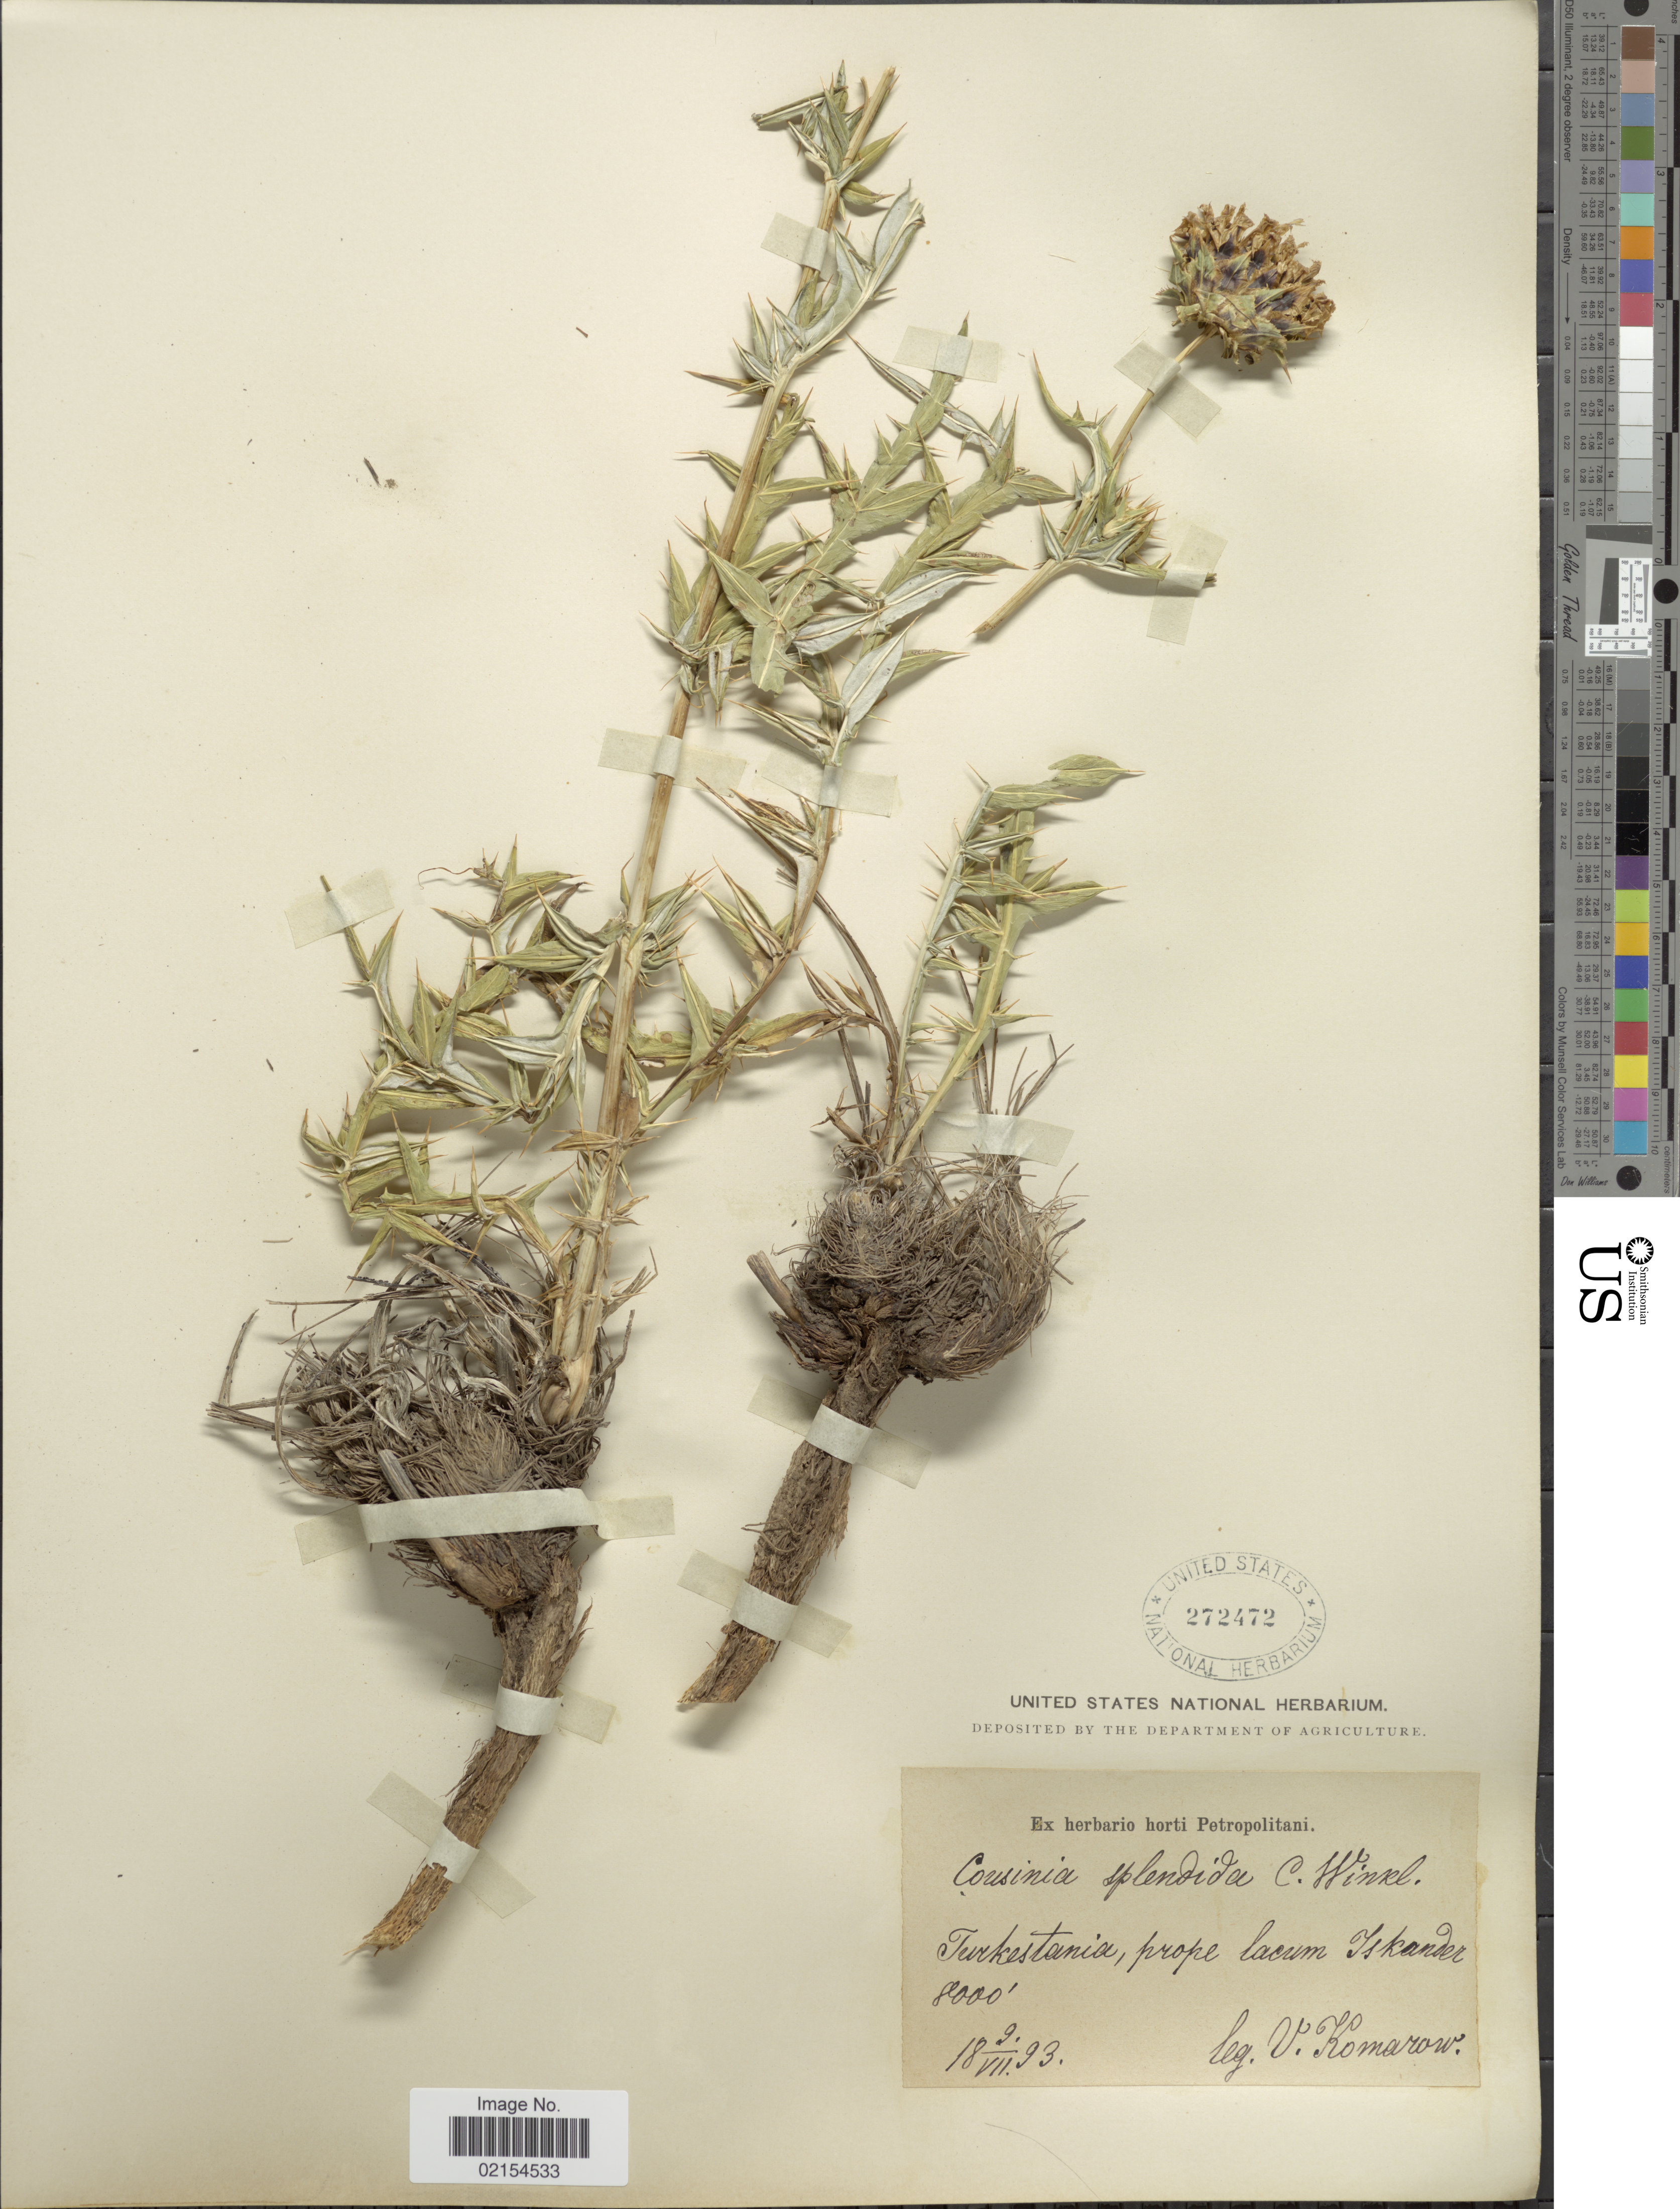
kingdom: Plantae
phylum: Tracheophyta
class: Magnoliopsida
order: Asterales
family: Asteraceae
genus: Cousinia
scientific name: Cousinia splendida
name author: C. Winkl.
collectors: V. L. Komarov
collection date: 1893-07-09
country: Kazakhstan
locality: Turkestania, prope lacum Iskander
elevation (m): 2438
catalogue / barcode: US 272472